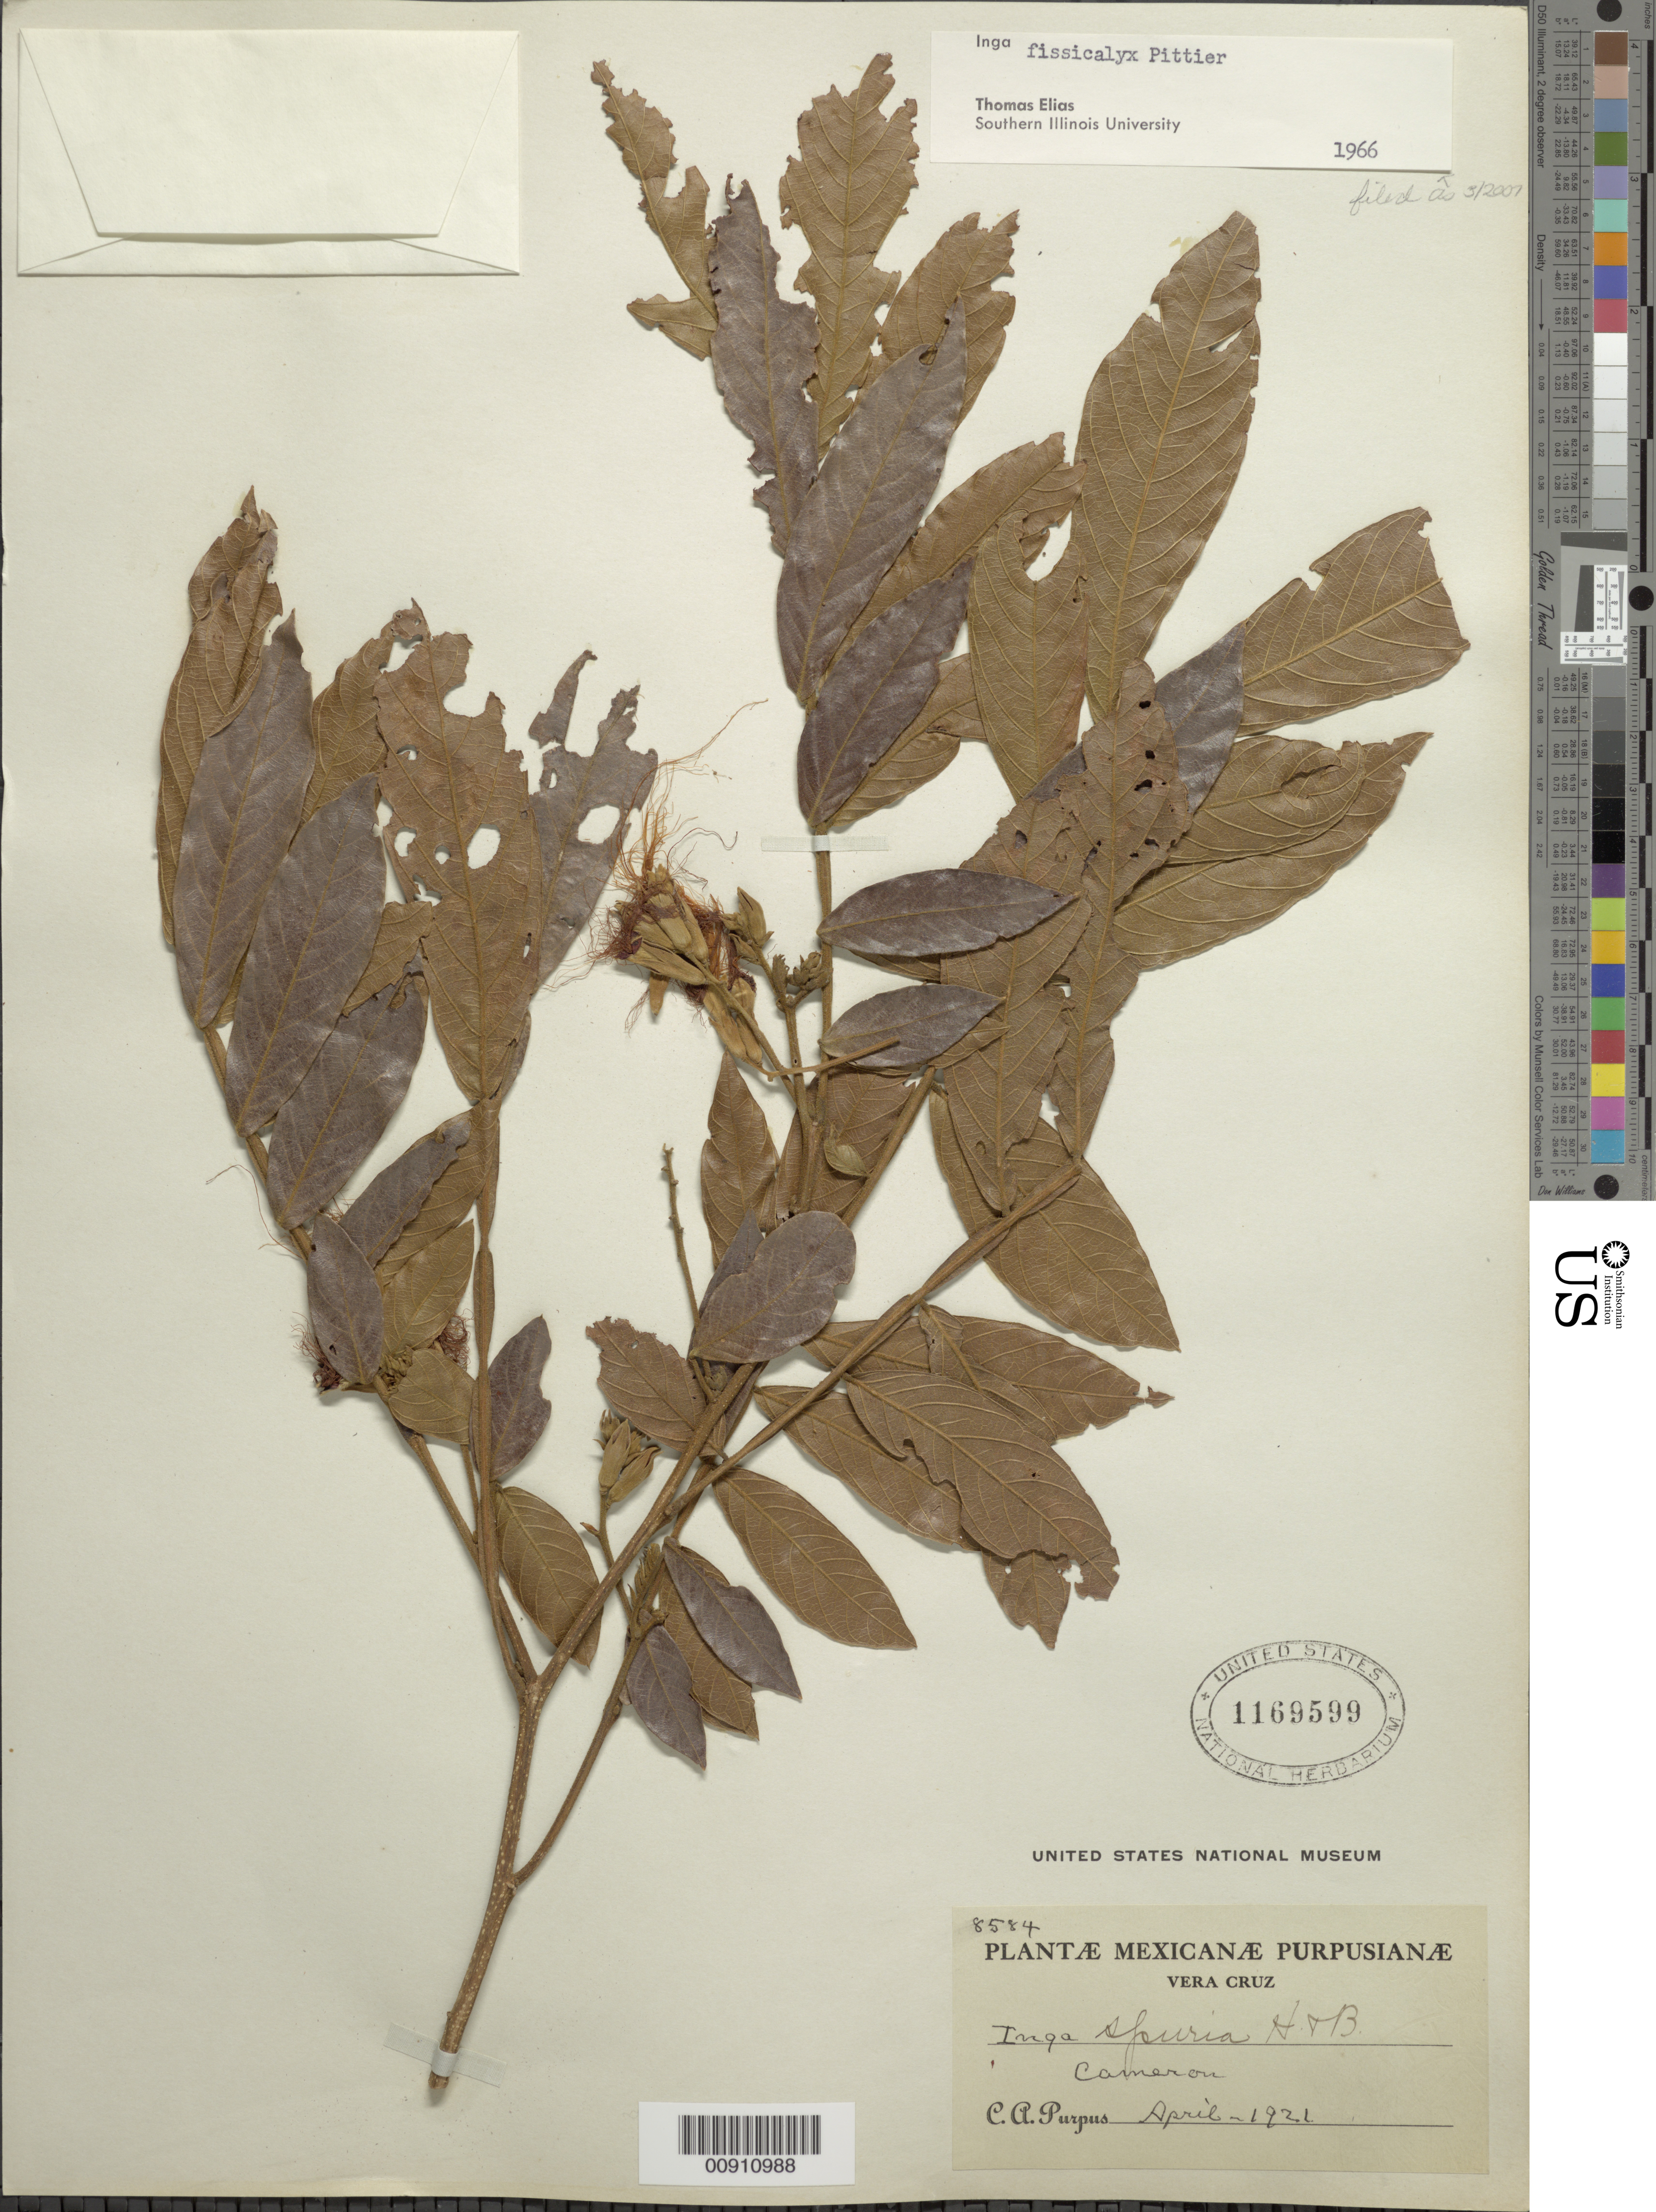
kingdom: Plantae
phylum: Tracheophyta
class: Magnoliopsida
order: Fabales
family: Fabaceae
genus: Inga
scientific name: Inga vera subsp. vera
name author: Willd.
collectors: C. A. Purpus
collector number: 8584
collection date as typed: Apr 1921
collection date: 1921-04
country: Mexico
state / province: Veracruz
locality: Cameron, Veracruz.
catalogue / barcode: US 1169599